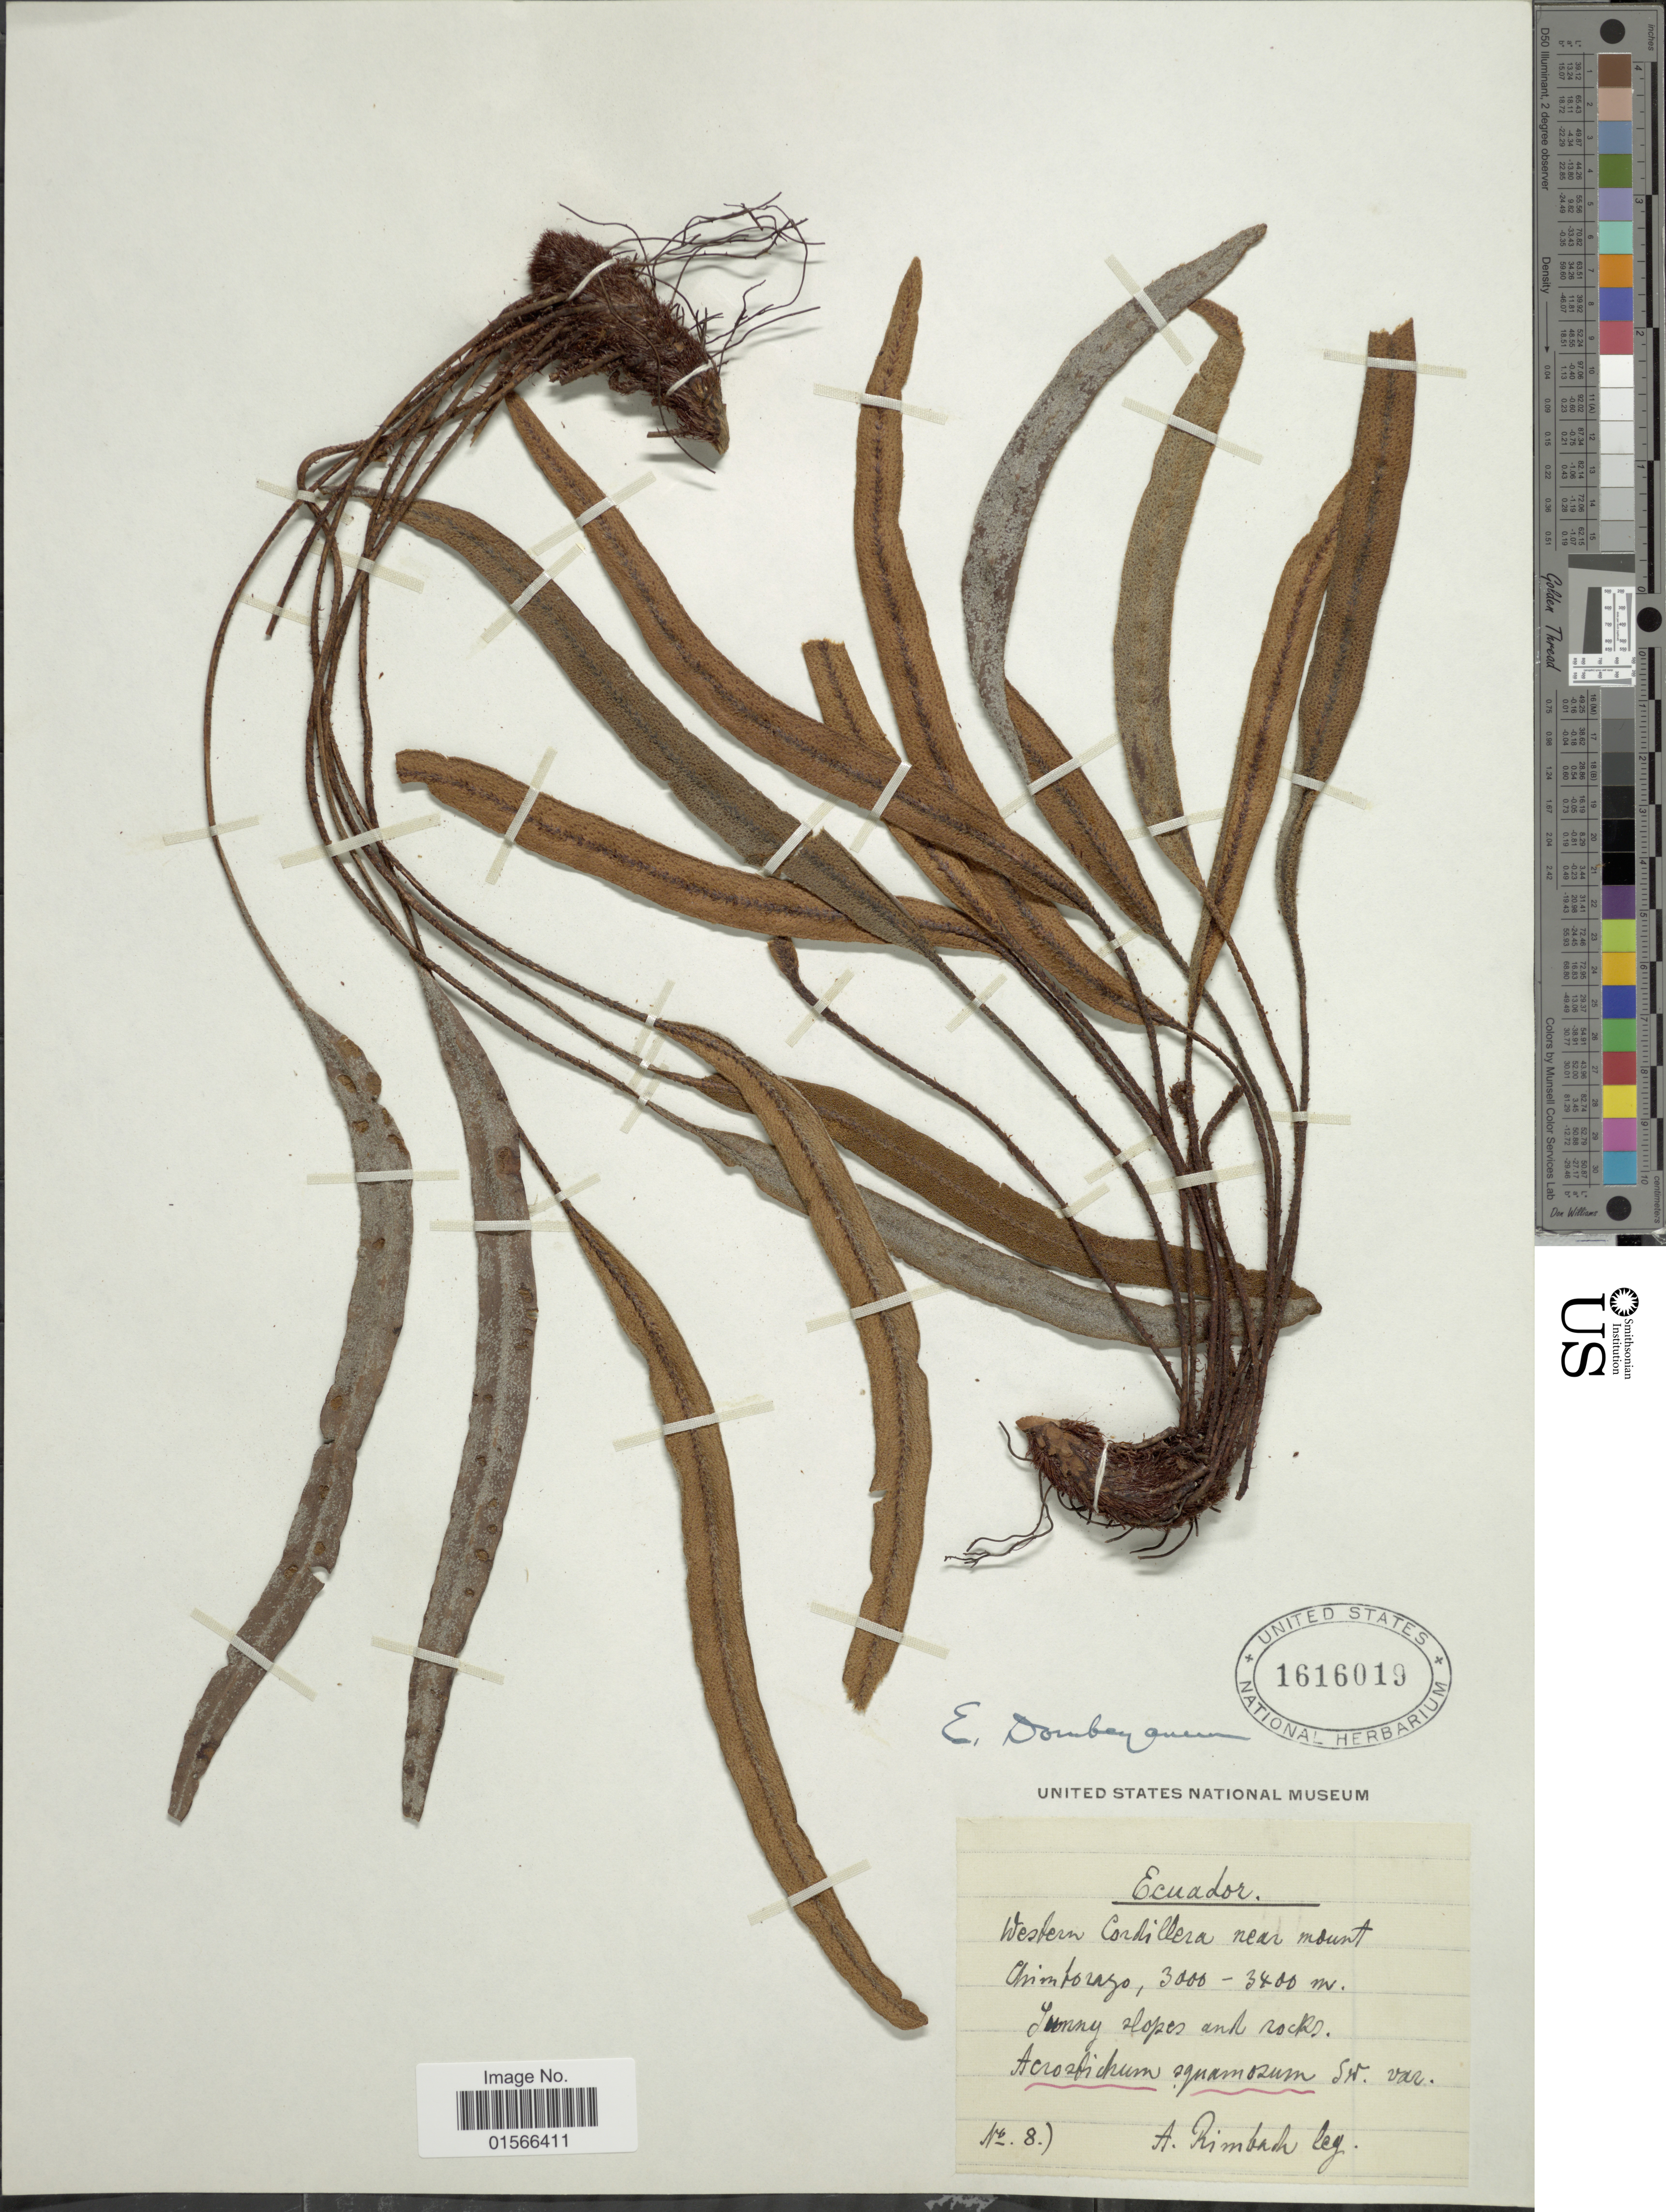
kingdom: Plantae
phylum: Tracheophyta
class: Polypodiopsida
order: Polypodiales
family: Dryopteridaceae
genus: Elaphoglossum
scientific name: Elaphoglossum dombeyanum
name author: (Fée) T.B. Moore & Houlston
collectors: A. Rimbach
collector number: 8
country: Ecuador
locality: Western Cordillera near mount Chimborazo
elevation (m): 3000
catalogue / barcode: US 1616019